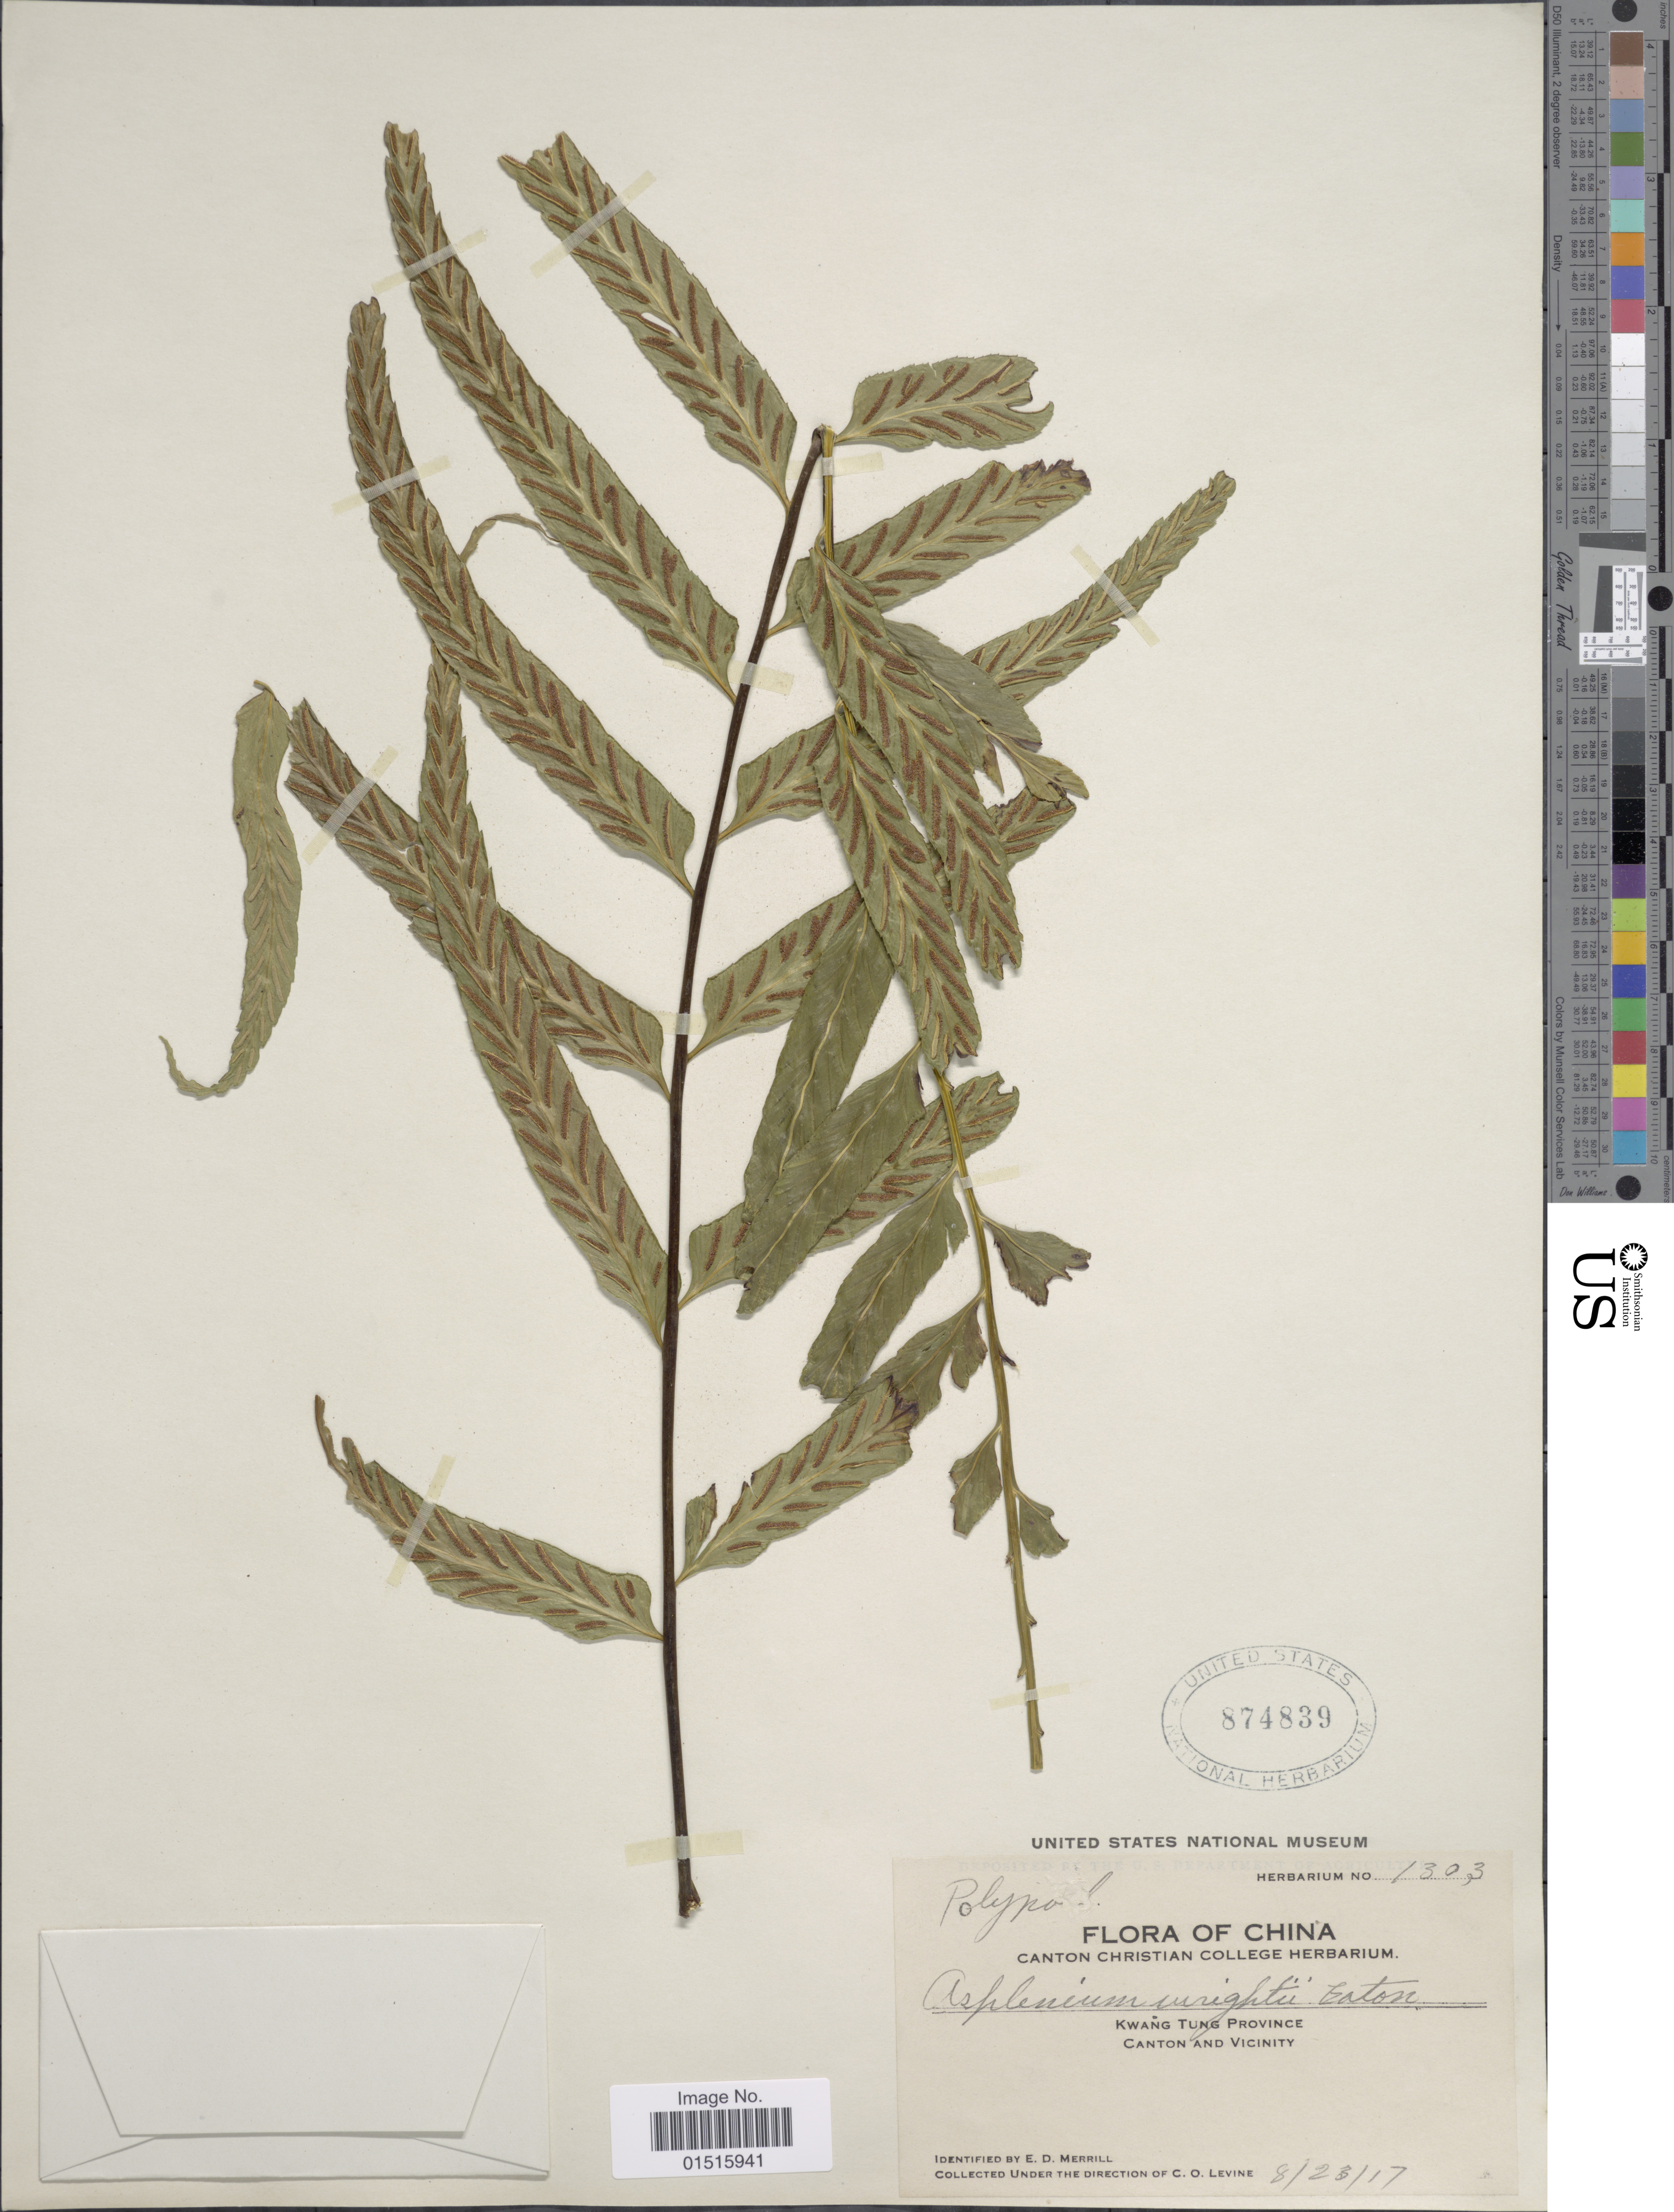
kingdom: Plantae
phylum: Tracheophyta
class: Polypodiopsida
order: Polypodiales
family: Aspleniaceae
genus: Asplenium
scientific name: Asplenium wrightii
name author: D.C. Eaton ex Hook.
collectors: C. O. Levine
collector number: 1303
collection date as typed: Transcribed d/m/y: 23/8/17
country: China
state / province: Guangdong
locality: Kwang Tung Province, Canton Vicinity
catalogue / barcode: US 874839